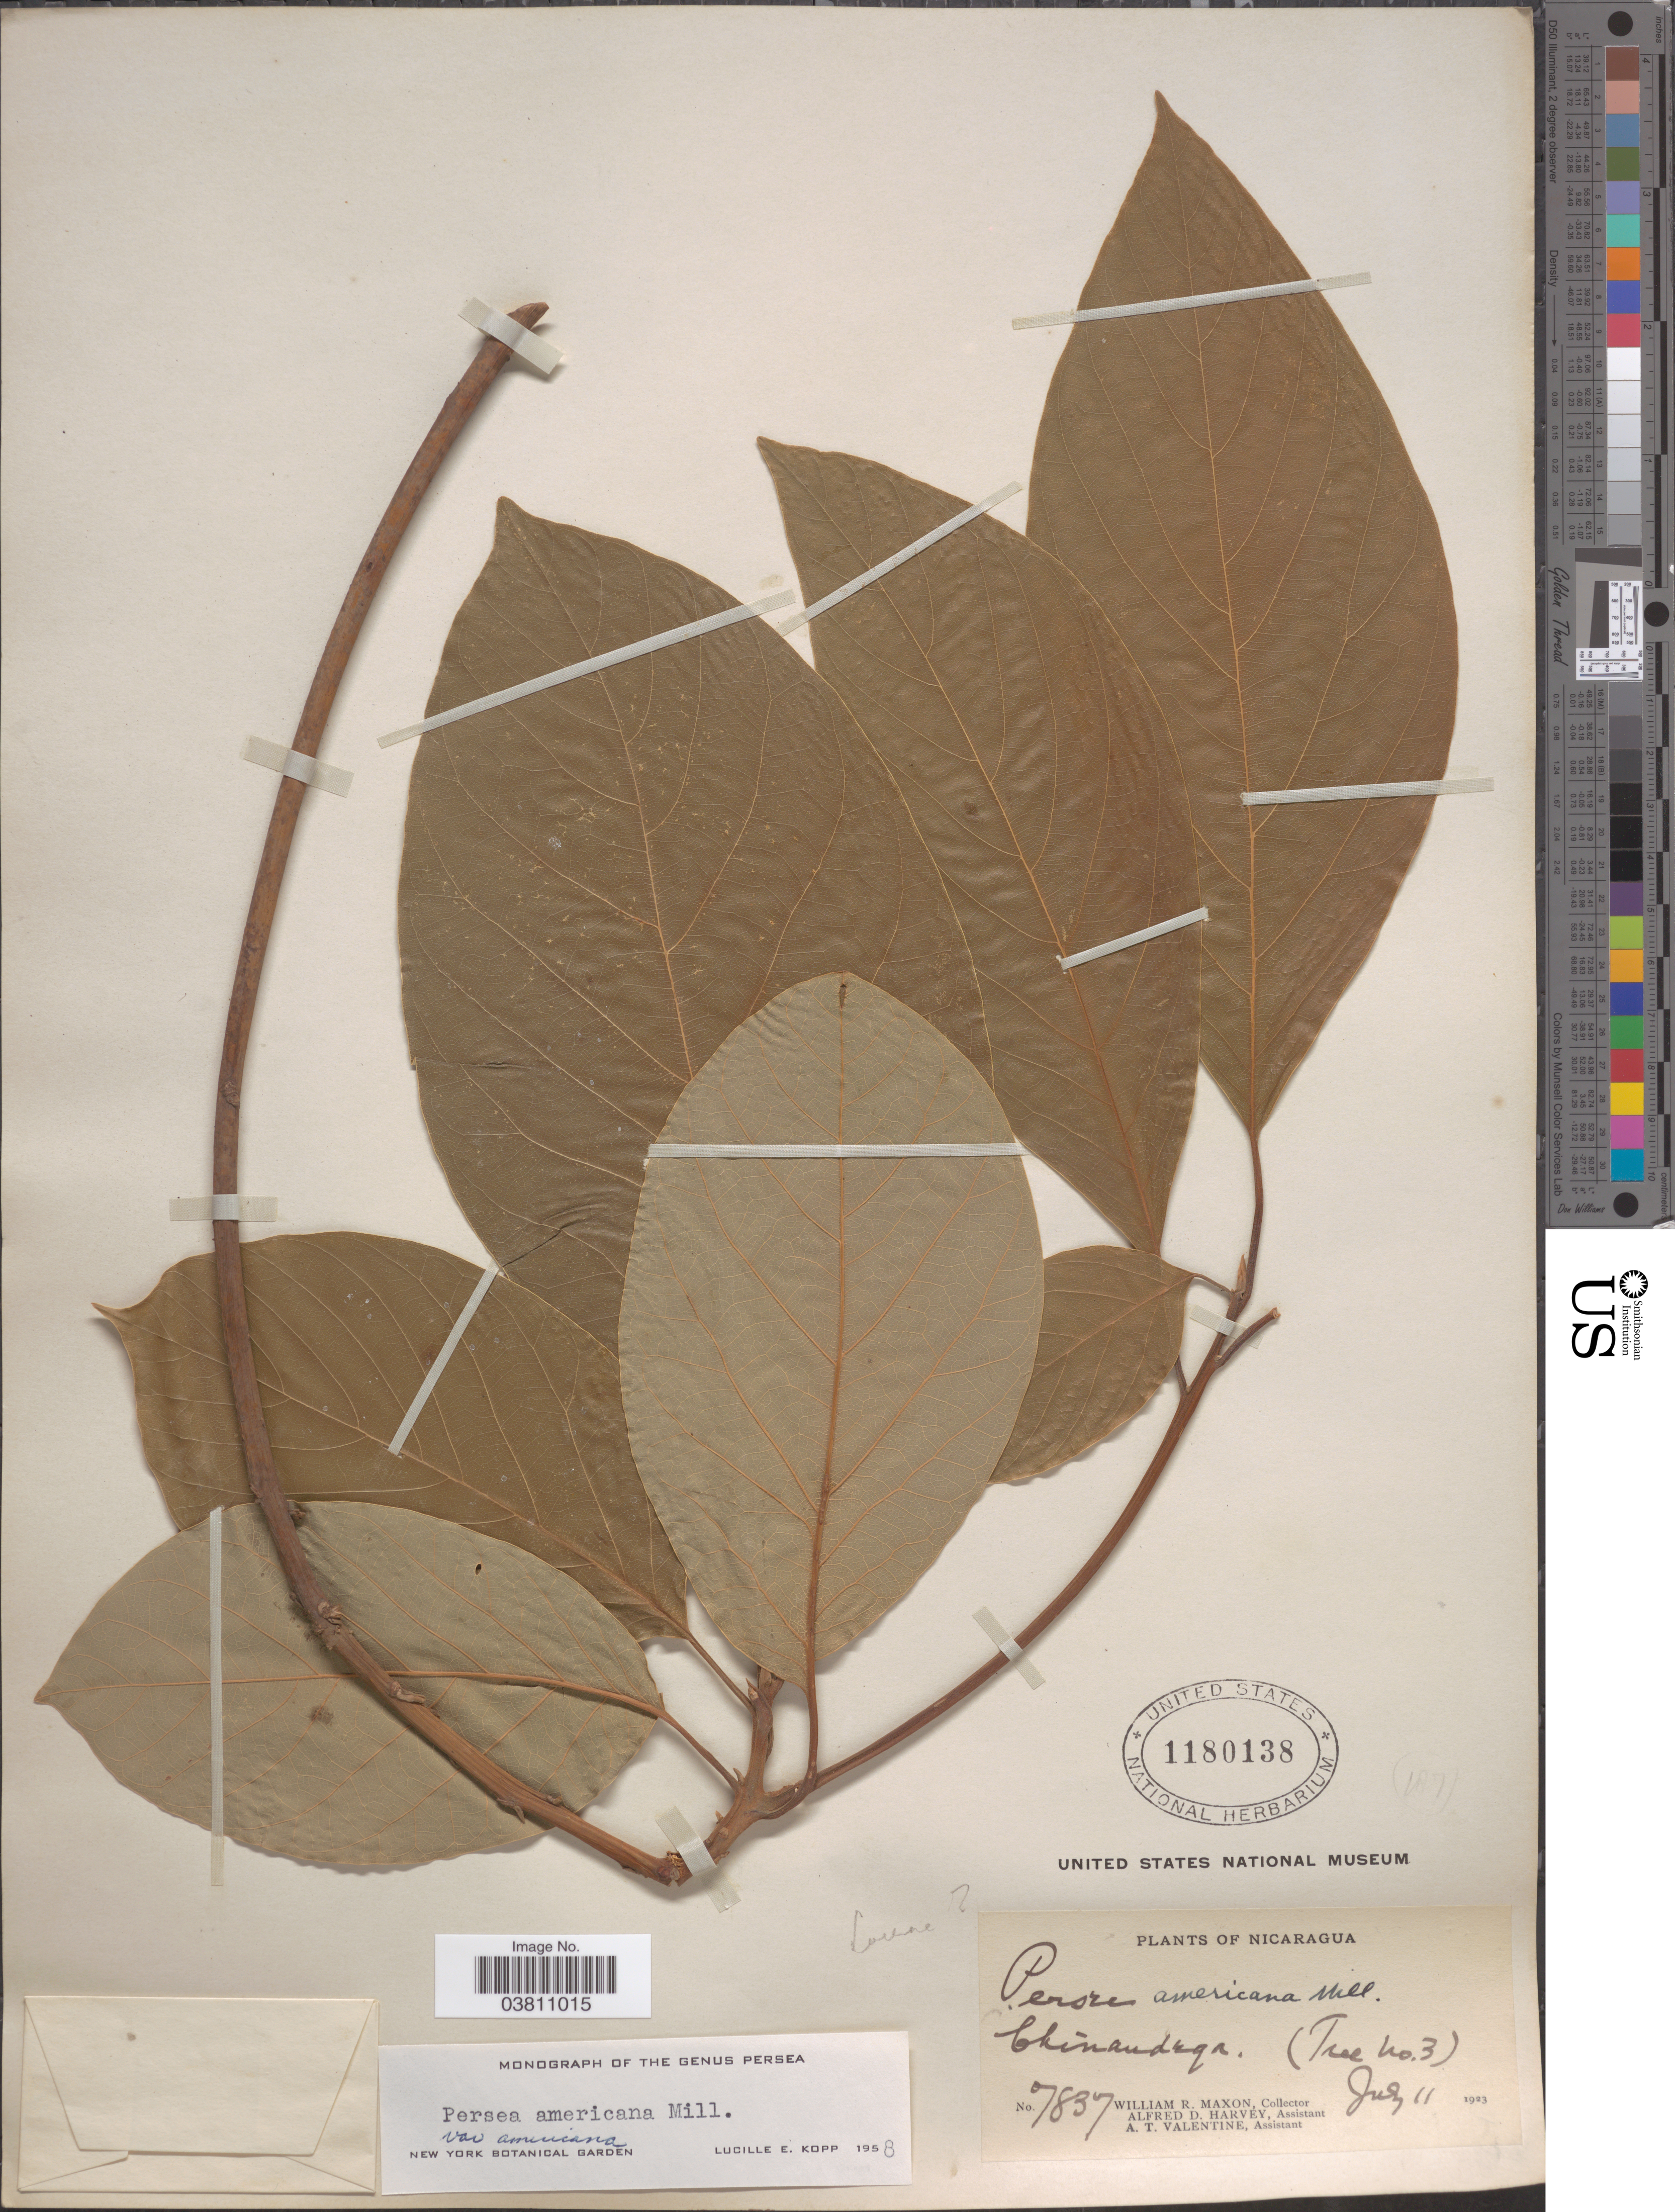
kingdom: Plantae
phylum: Tracheophyta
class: Magnoliopsida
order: Laurales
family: Lauraceae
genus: Persea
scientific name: Persea americana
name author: Mill.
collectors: W. R. Maxon, A. D. Harvey & A. Valentine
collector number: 7837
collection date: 1923-07-11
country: Nicaragua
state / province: Chinandega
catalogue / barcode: US 1180138